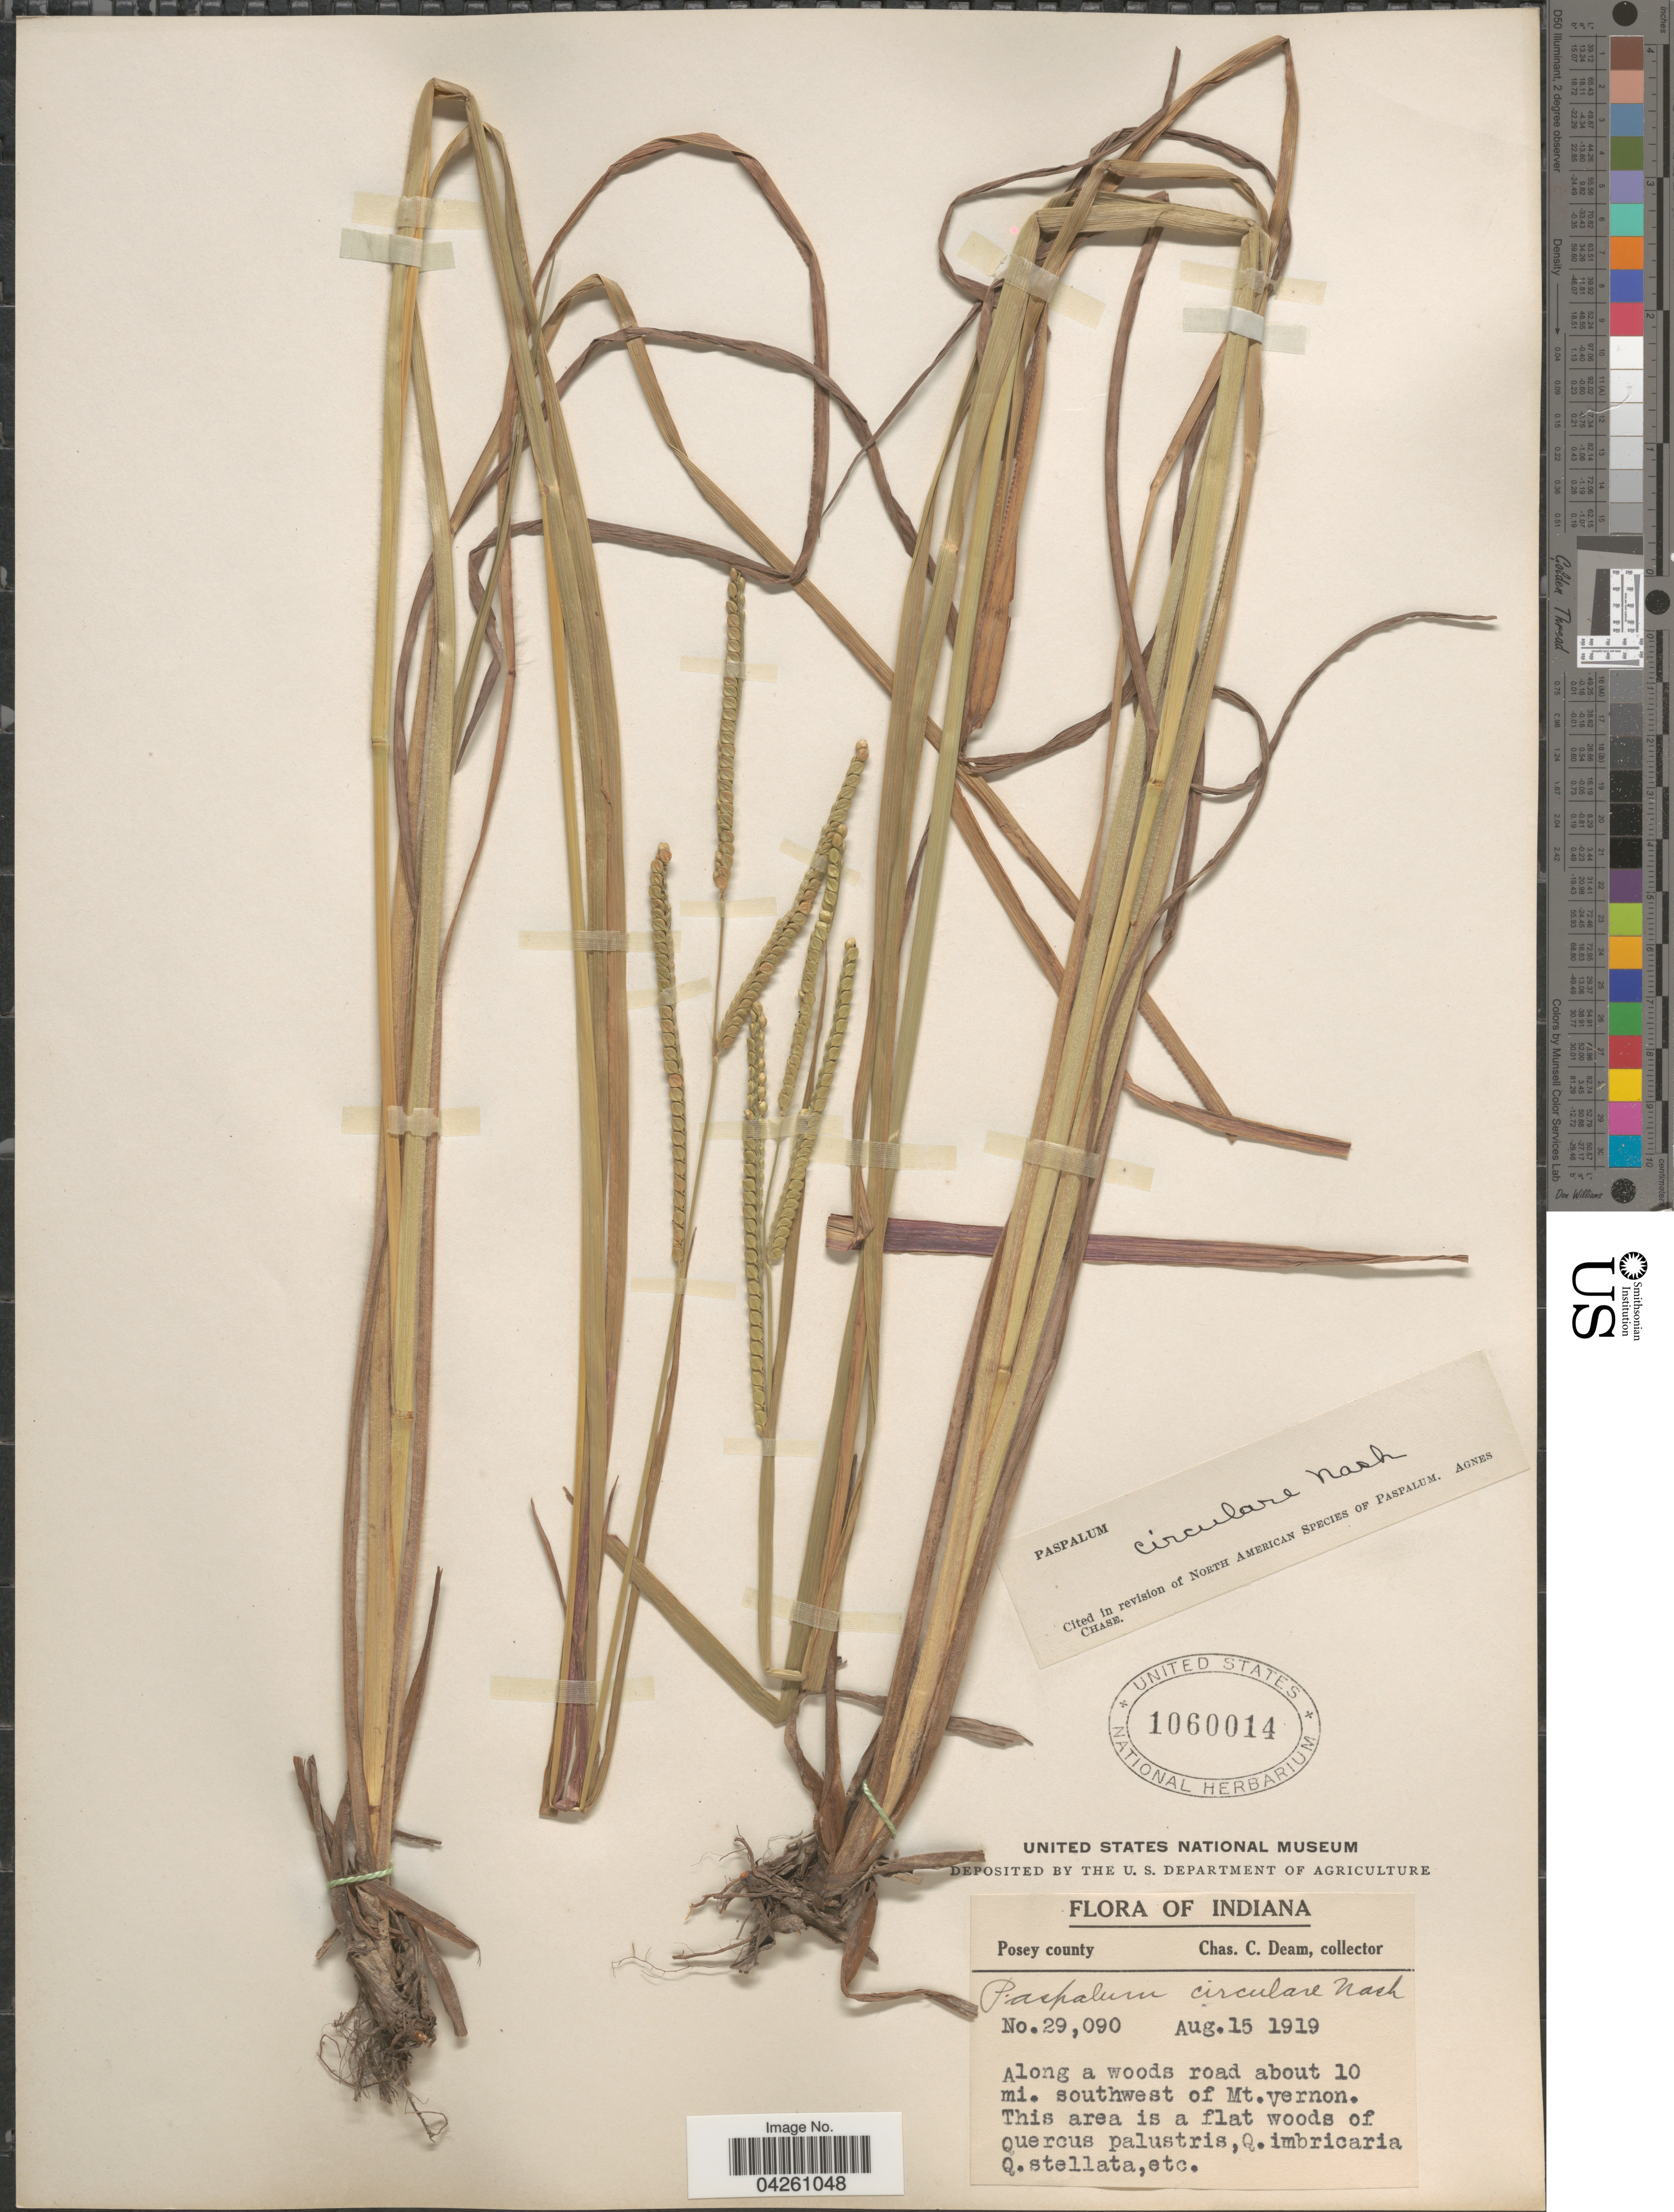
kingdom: Plantae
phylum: Tracheophyta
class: Liliopsida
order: Poales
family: Poaceae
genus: Paspalum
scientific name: Paspalum circulare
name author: Nash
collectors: C. C. Deam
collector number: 29090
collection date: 1919-08-15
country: United States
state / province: Indiana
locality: Posey county. Along a woods road about 10 mi. southwest of Mt. Vernon.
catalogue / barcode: US 1060014